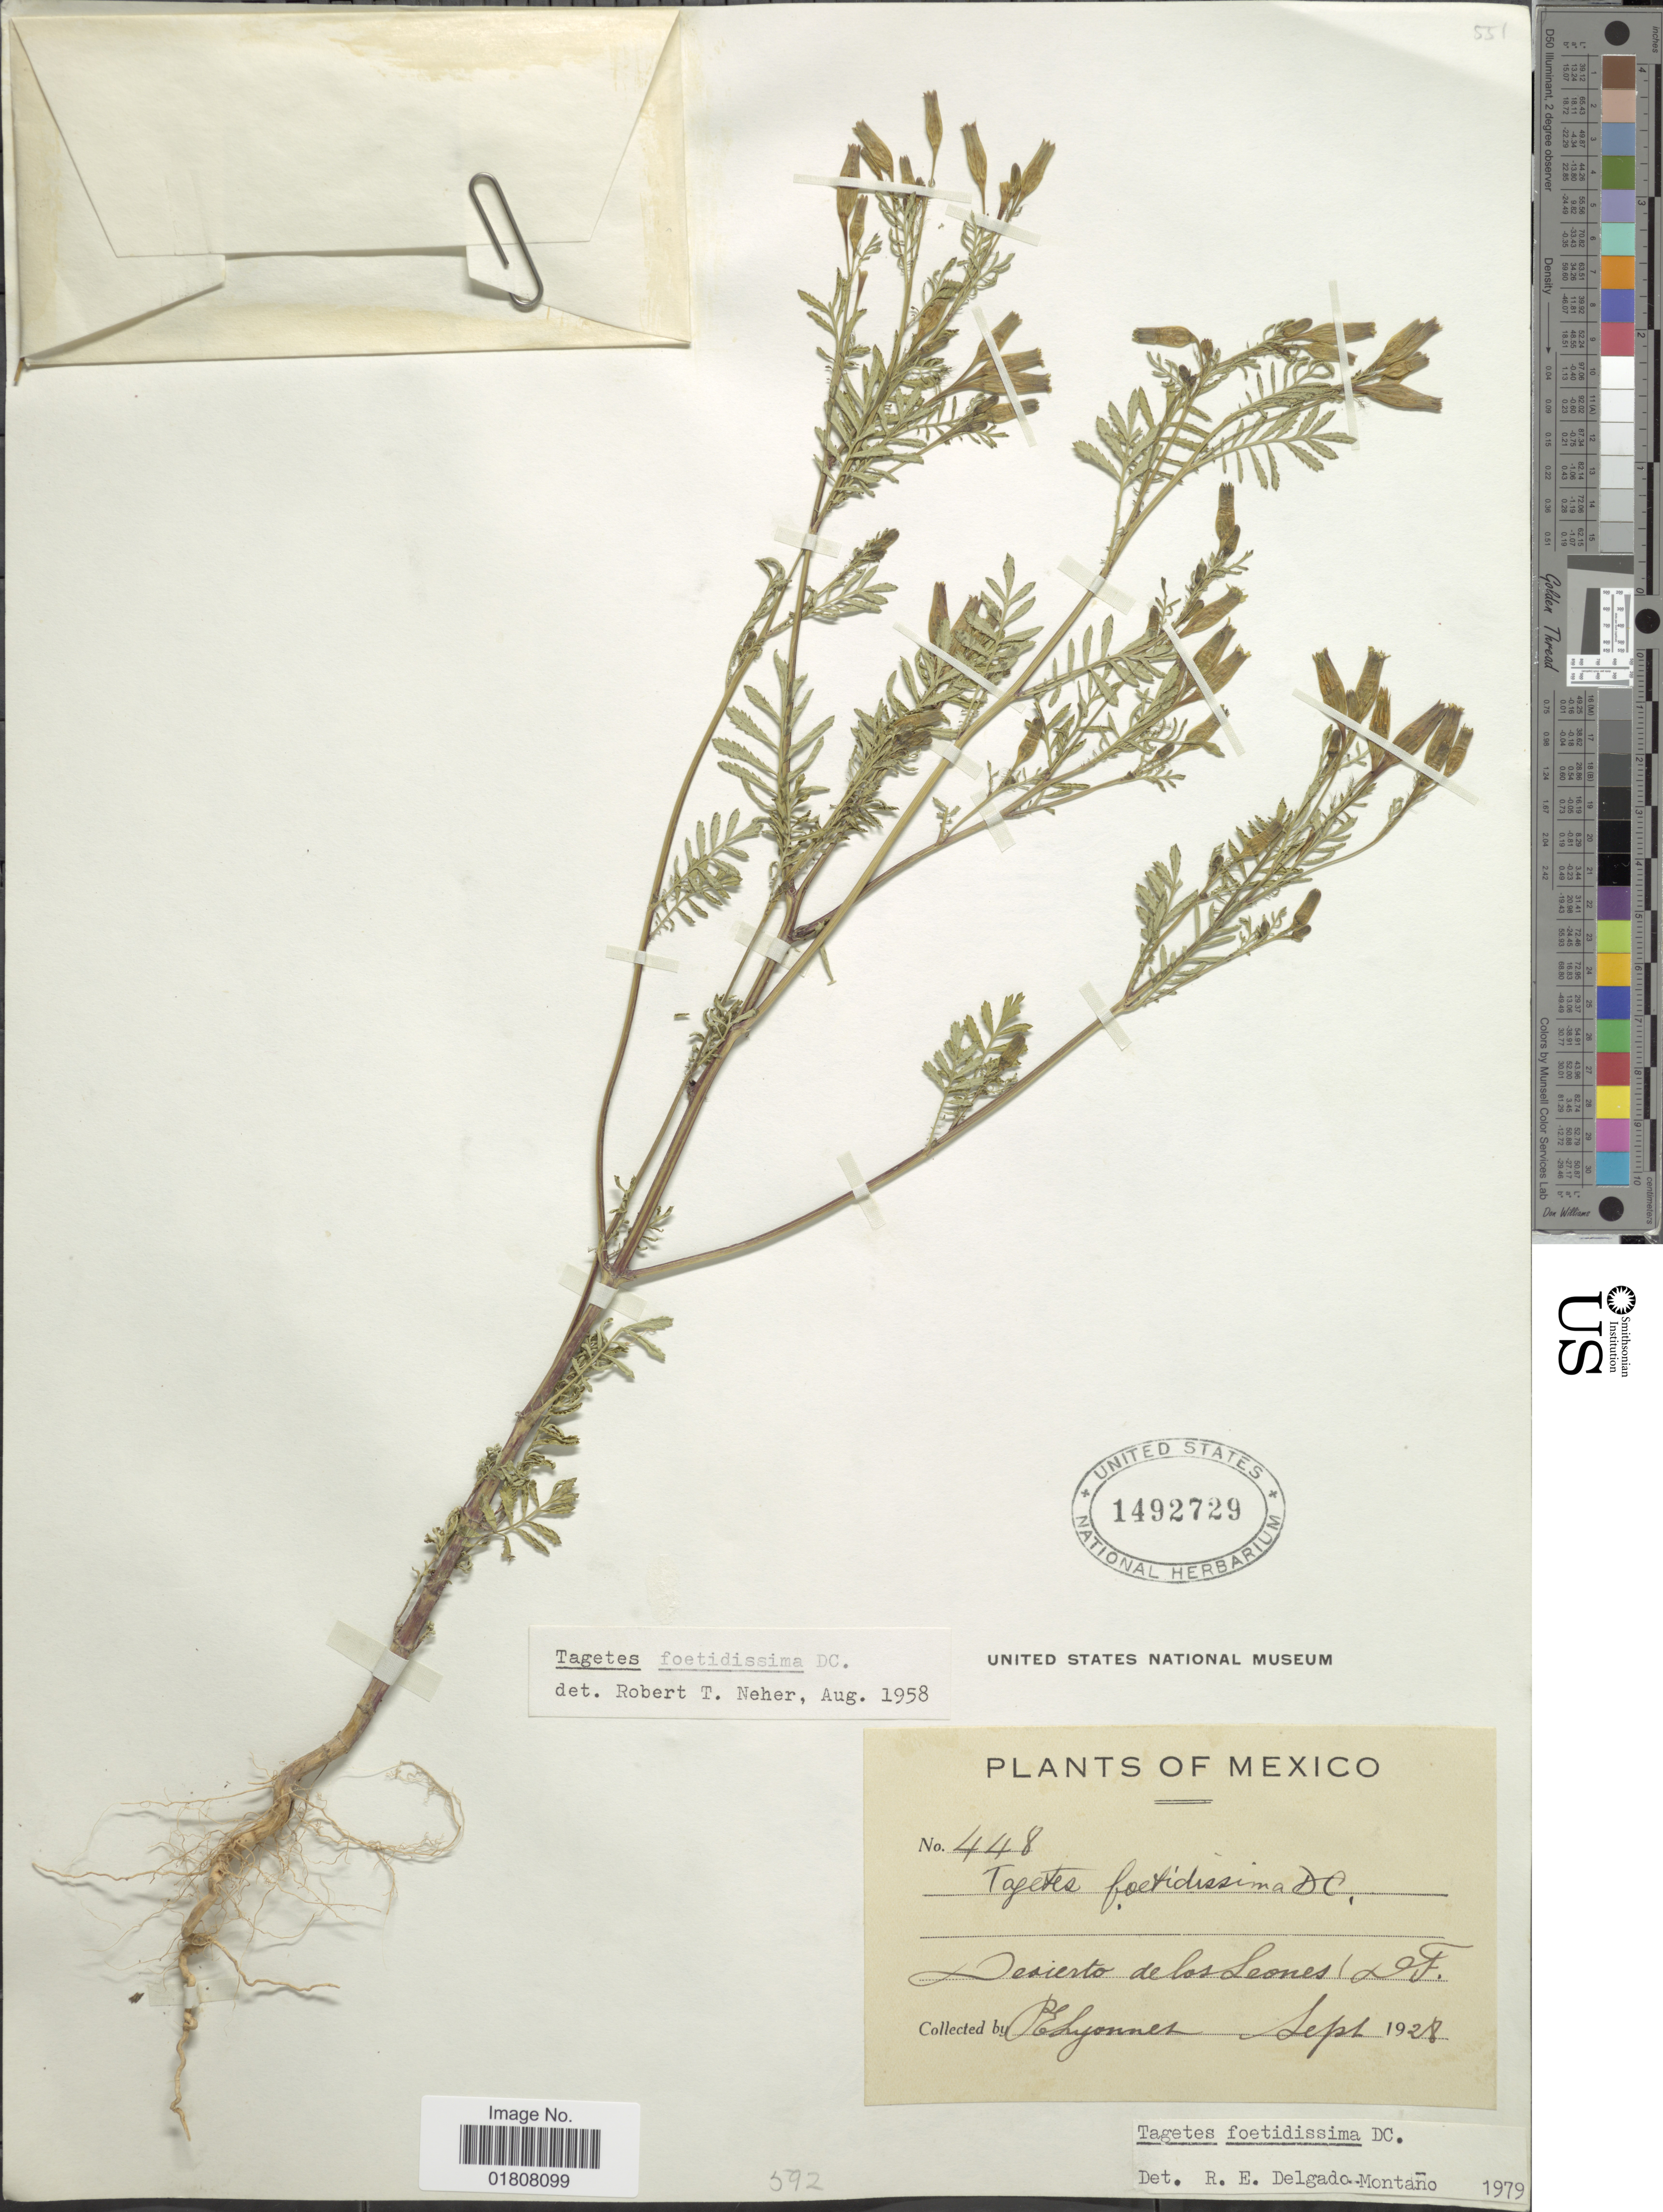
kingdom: Plantae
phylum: Tracheophyta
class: Magnoliopsida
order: Asterales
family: Asteraceae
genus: Tagetes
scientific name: Tagetes foetidissima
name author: DC.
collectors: P. Lyonnet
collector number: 448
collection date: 1928-09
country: Mexico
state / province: Distrito Federal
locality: Desierto de los Leones, D. F.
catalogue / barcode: US 1492729